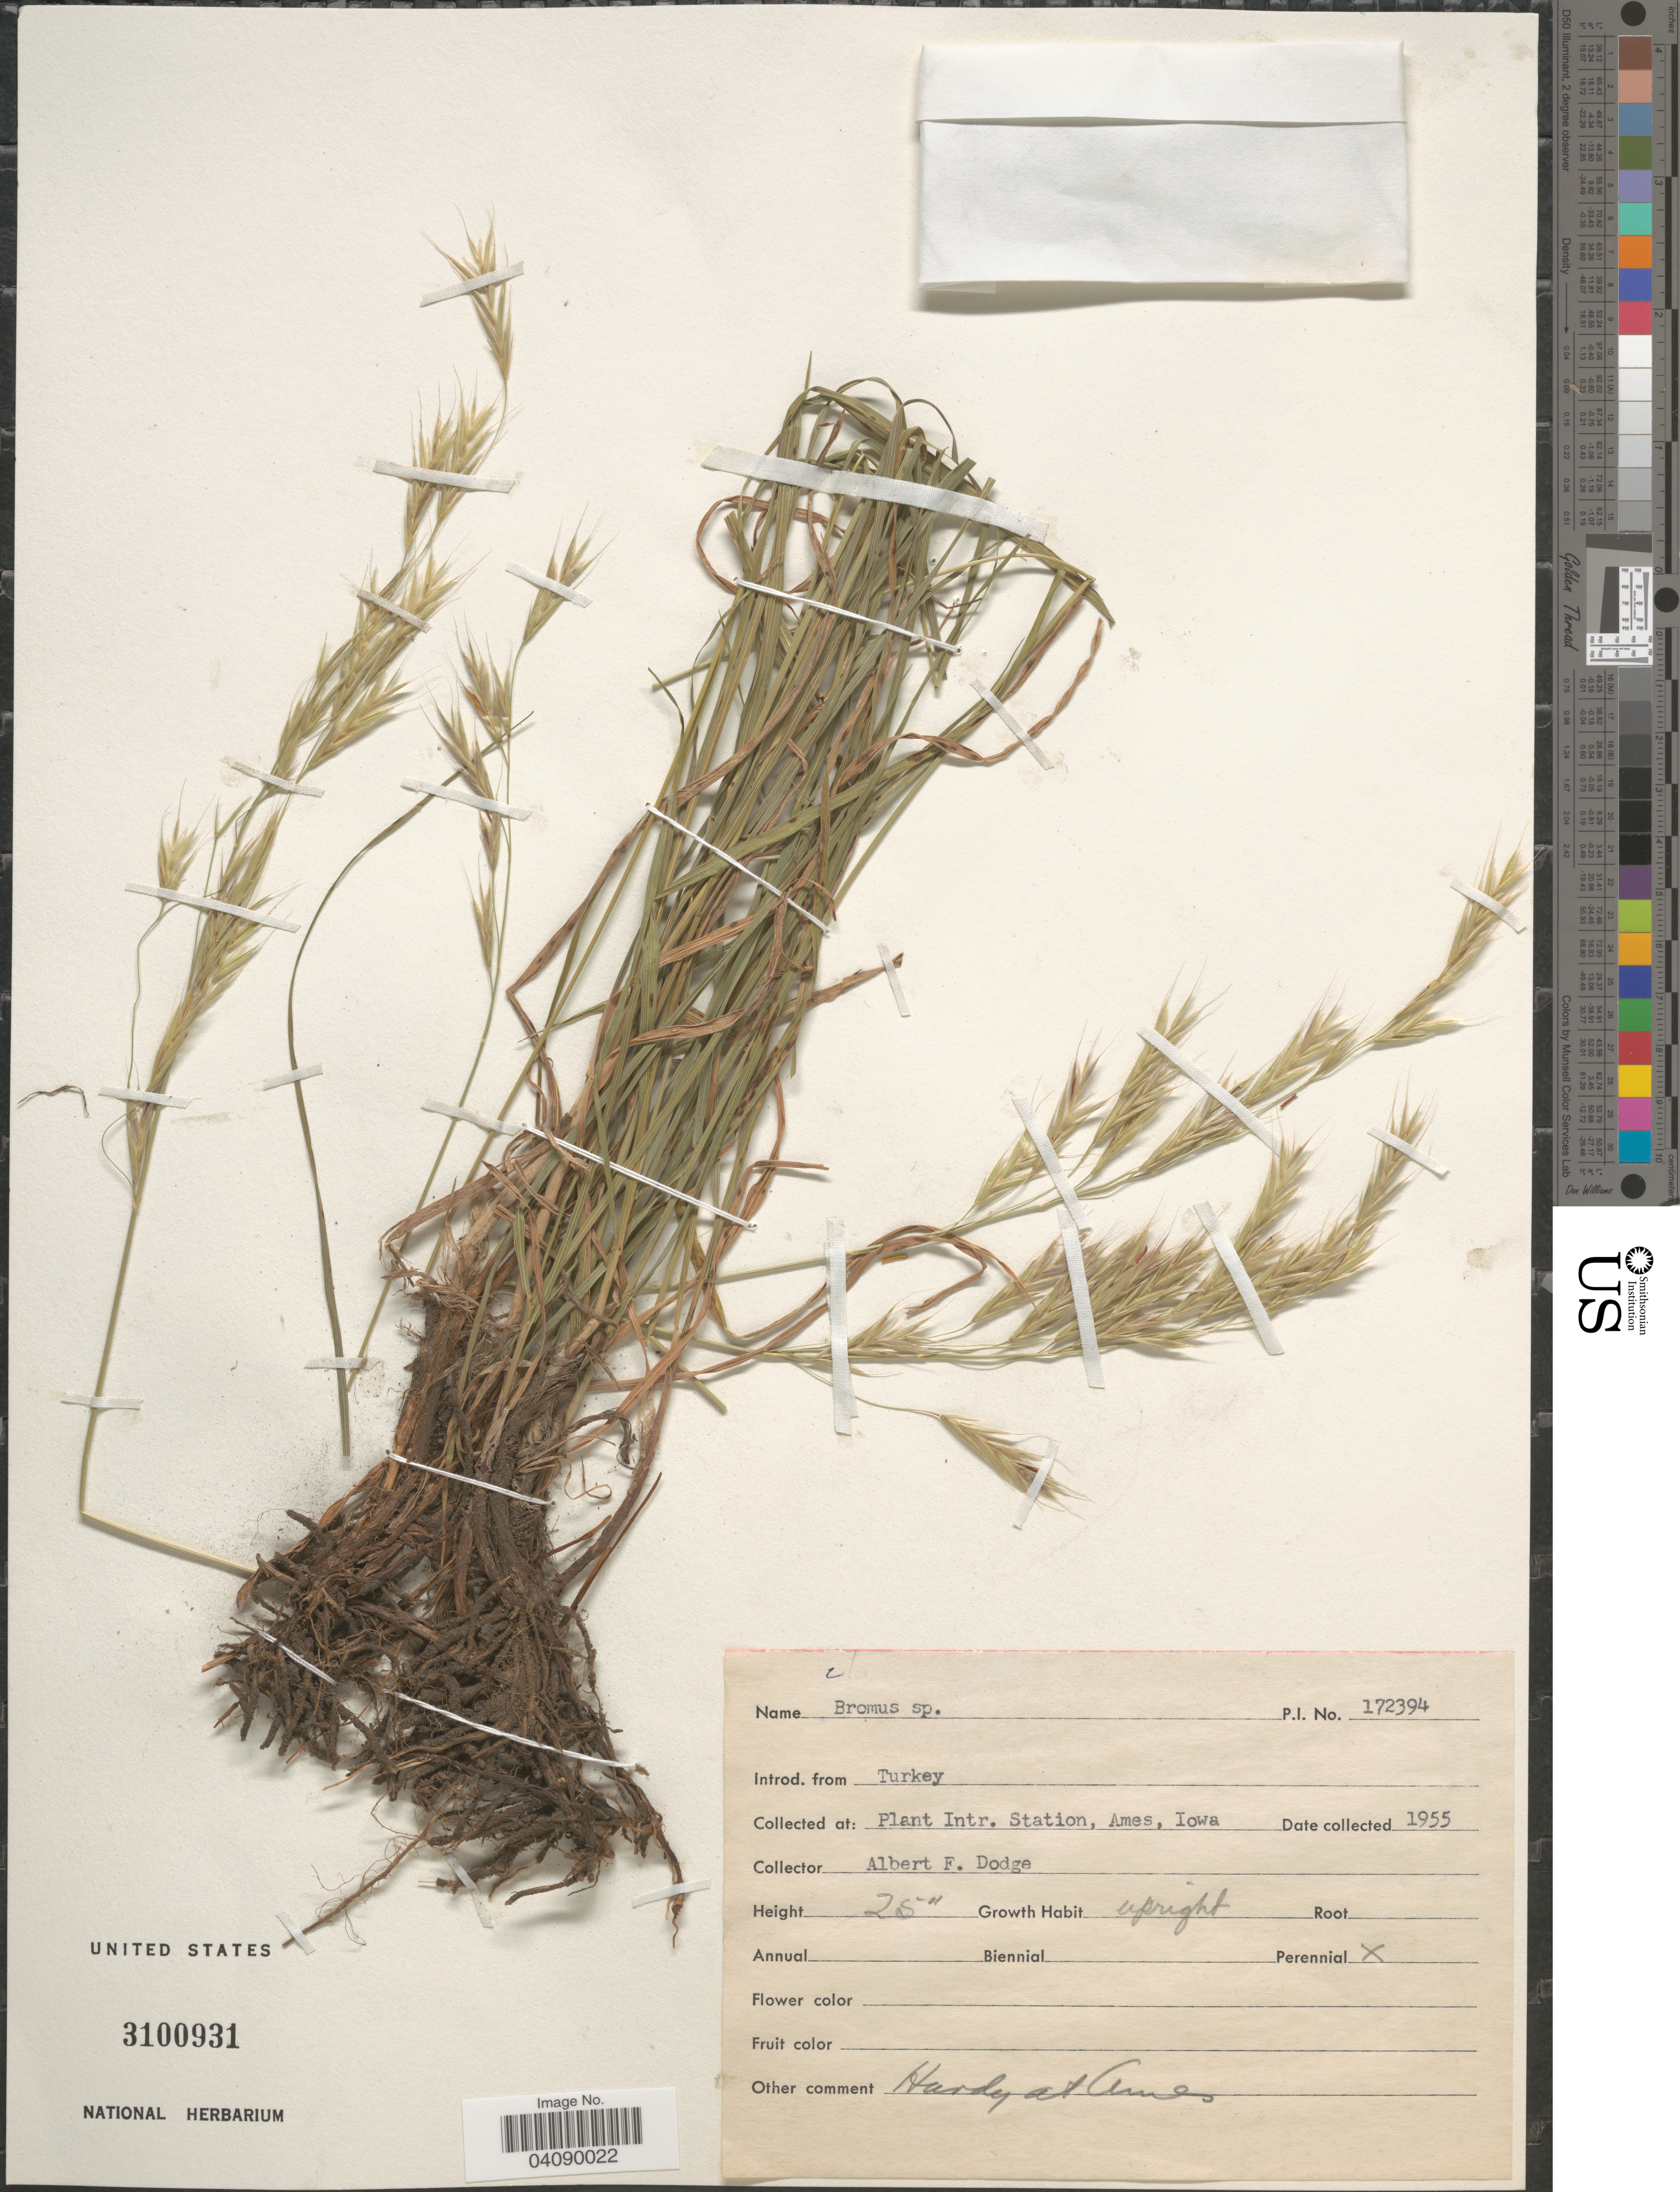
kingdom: Plantae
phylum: Tracheophyta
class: Liliopsida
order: Poales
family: Poaceae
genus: Bromus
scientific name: Bromus sp.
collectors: A. Dodge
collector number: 172394?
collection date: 1955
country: United States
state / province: Iowa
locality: Plant Intr. Station, Ames.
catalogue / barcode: US 3100931